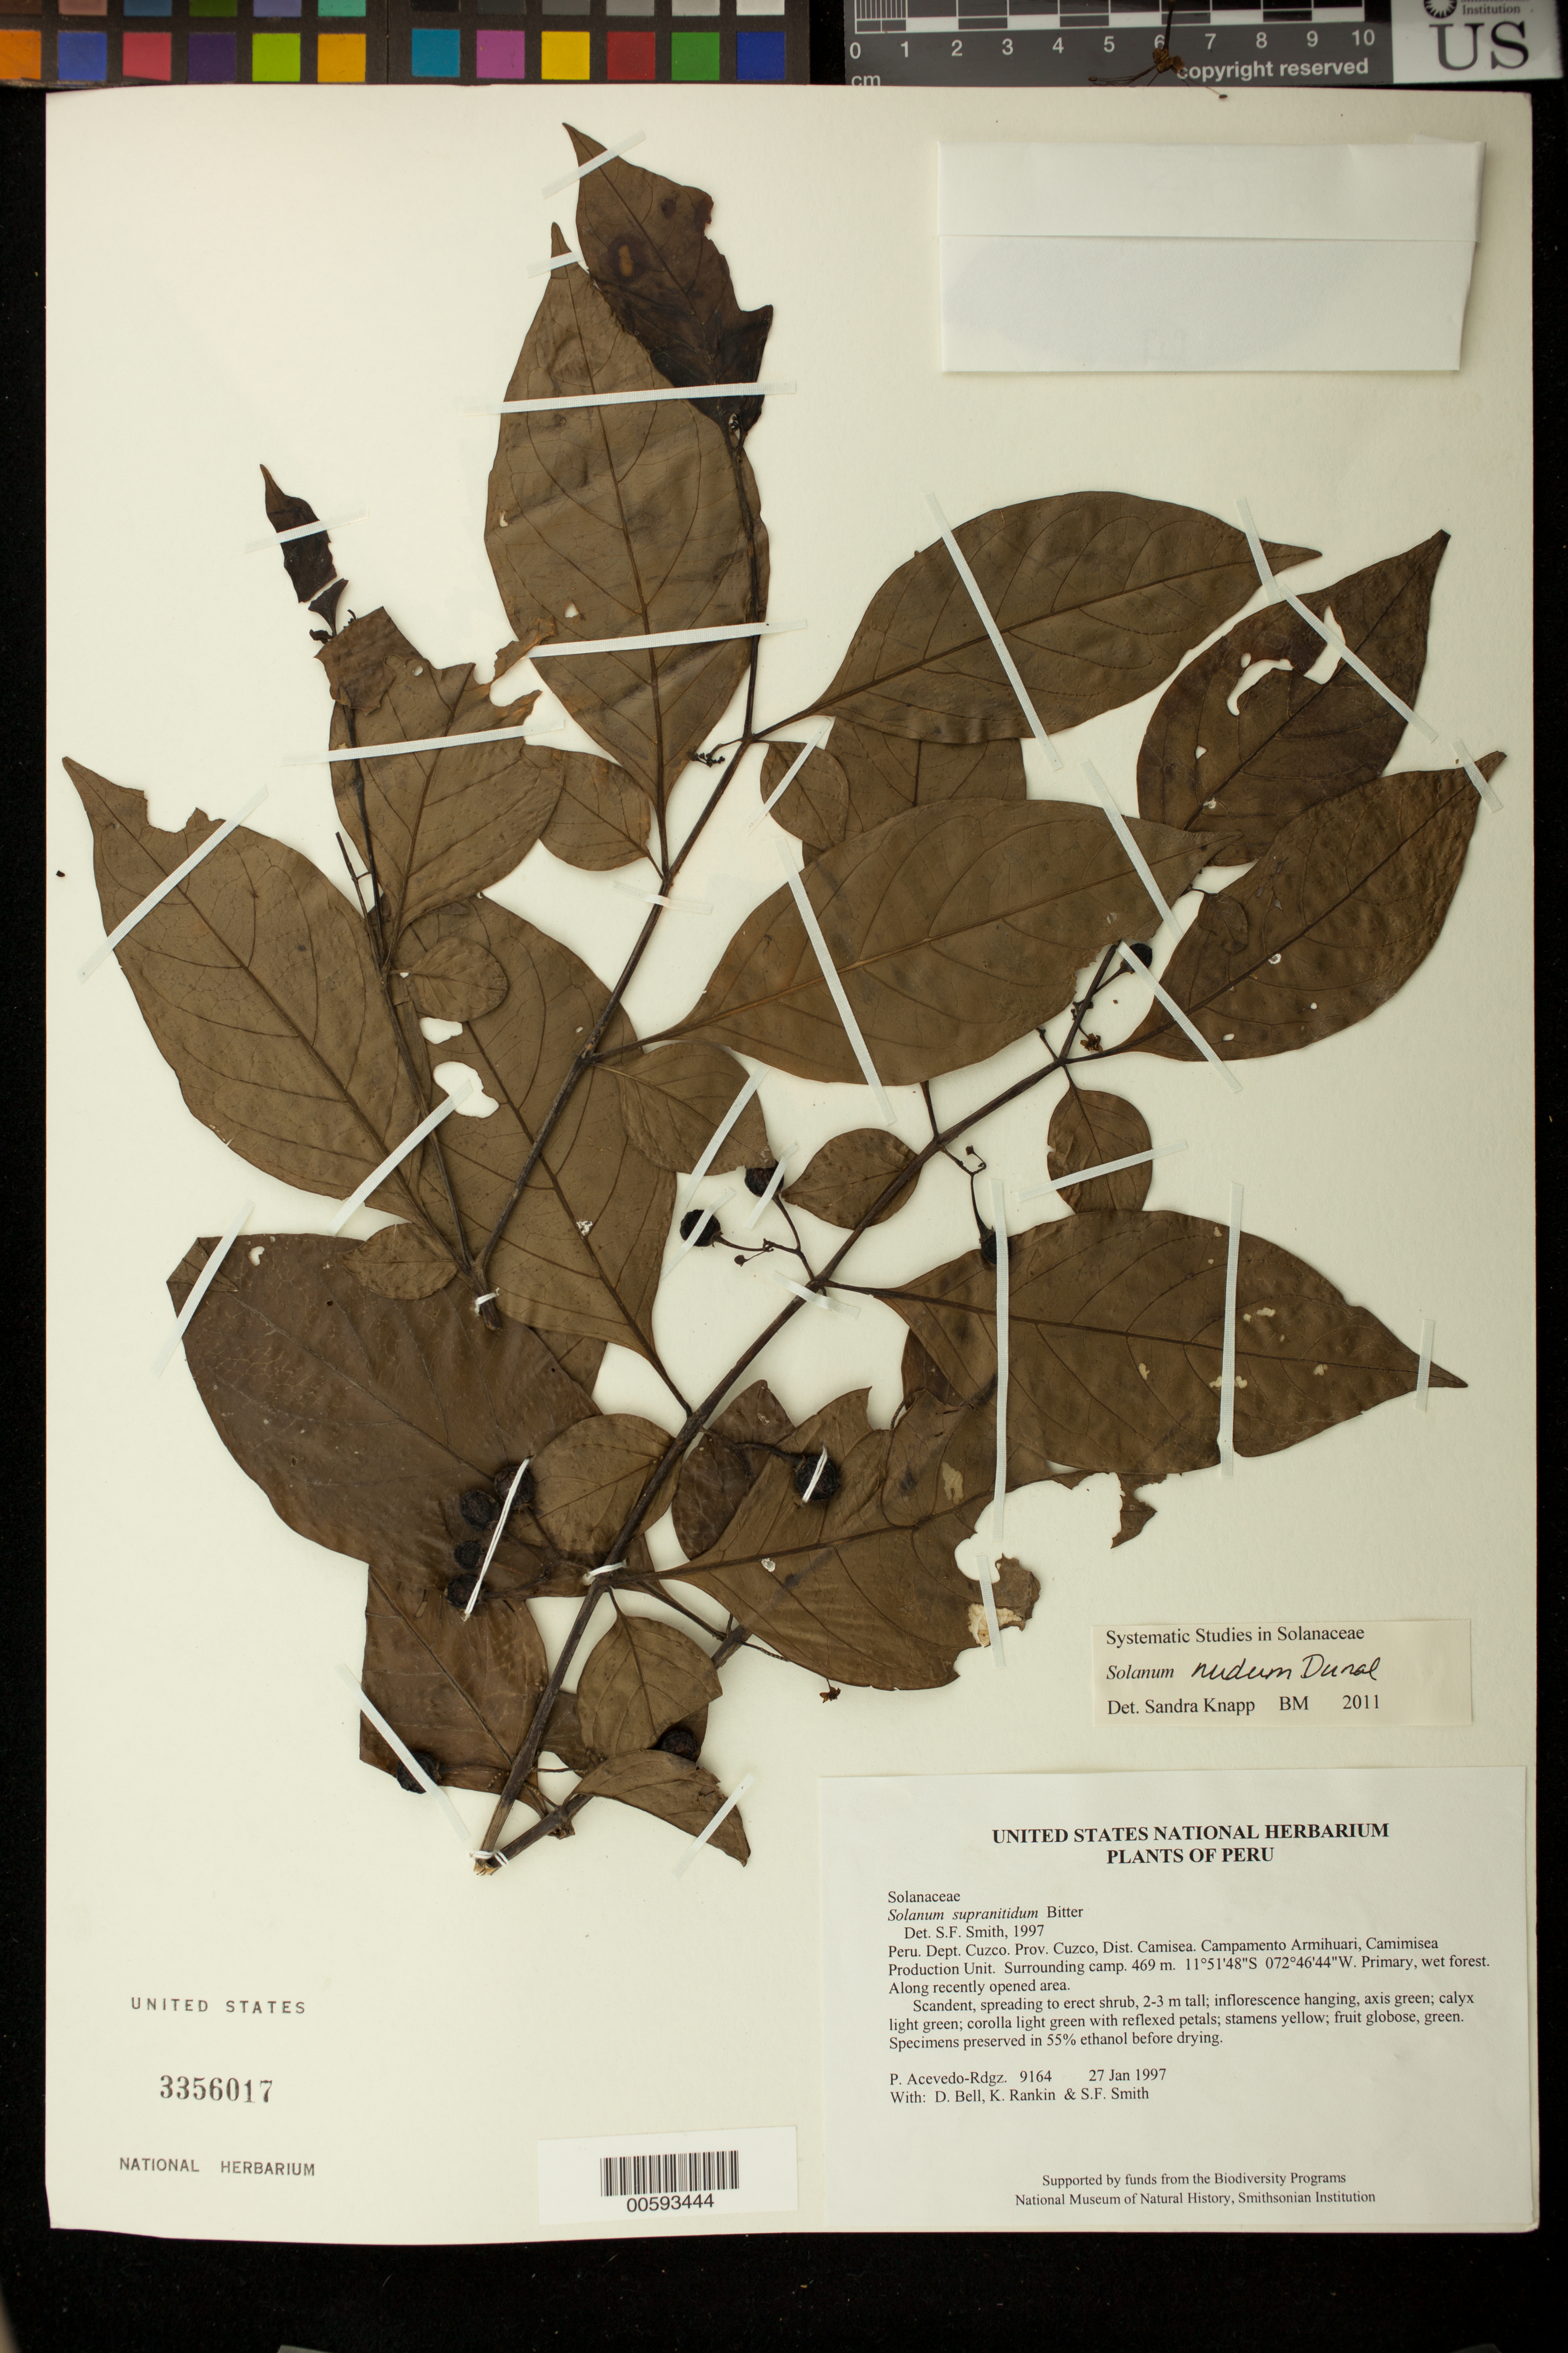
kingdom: Plantae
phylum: Tracheophyta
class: Magnoliopsida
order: Solanales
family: Solanaceae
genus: Solanum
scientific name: Solanum nudum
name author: Dunal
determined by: Knapp, S. D.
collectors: P. Acevedo-Rodr., D. A. Bell, K. B. Rankin & S.F. Smith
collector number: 9164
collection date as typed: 27 Jan 1997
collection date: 1997-01-27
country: Peru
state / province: Cusco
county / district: Cusco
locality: Districto Camisea, Campamento Armihuari, Camimisea Production Unit. Surrounding camp.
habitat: Primary, wet forest. Along recently opened area.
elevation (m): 469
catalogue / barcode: US 3356017